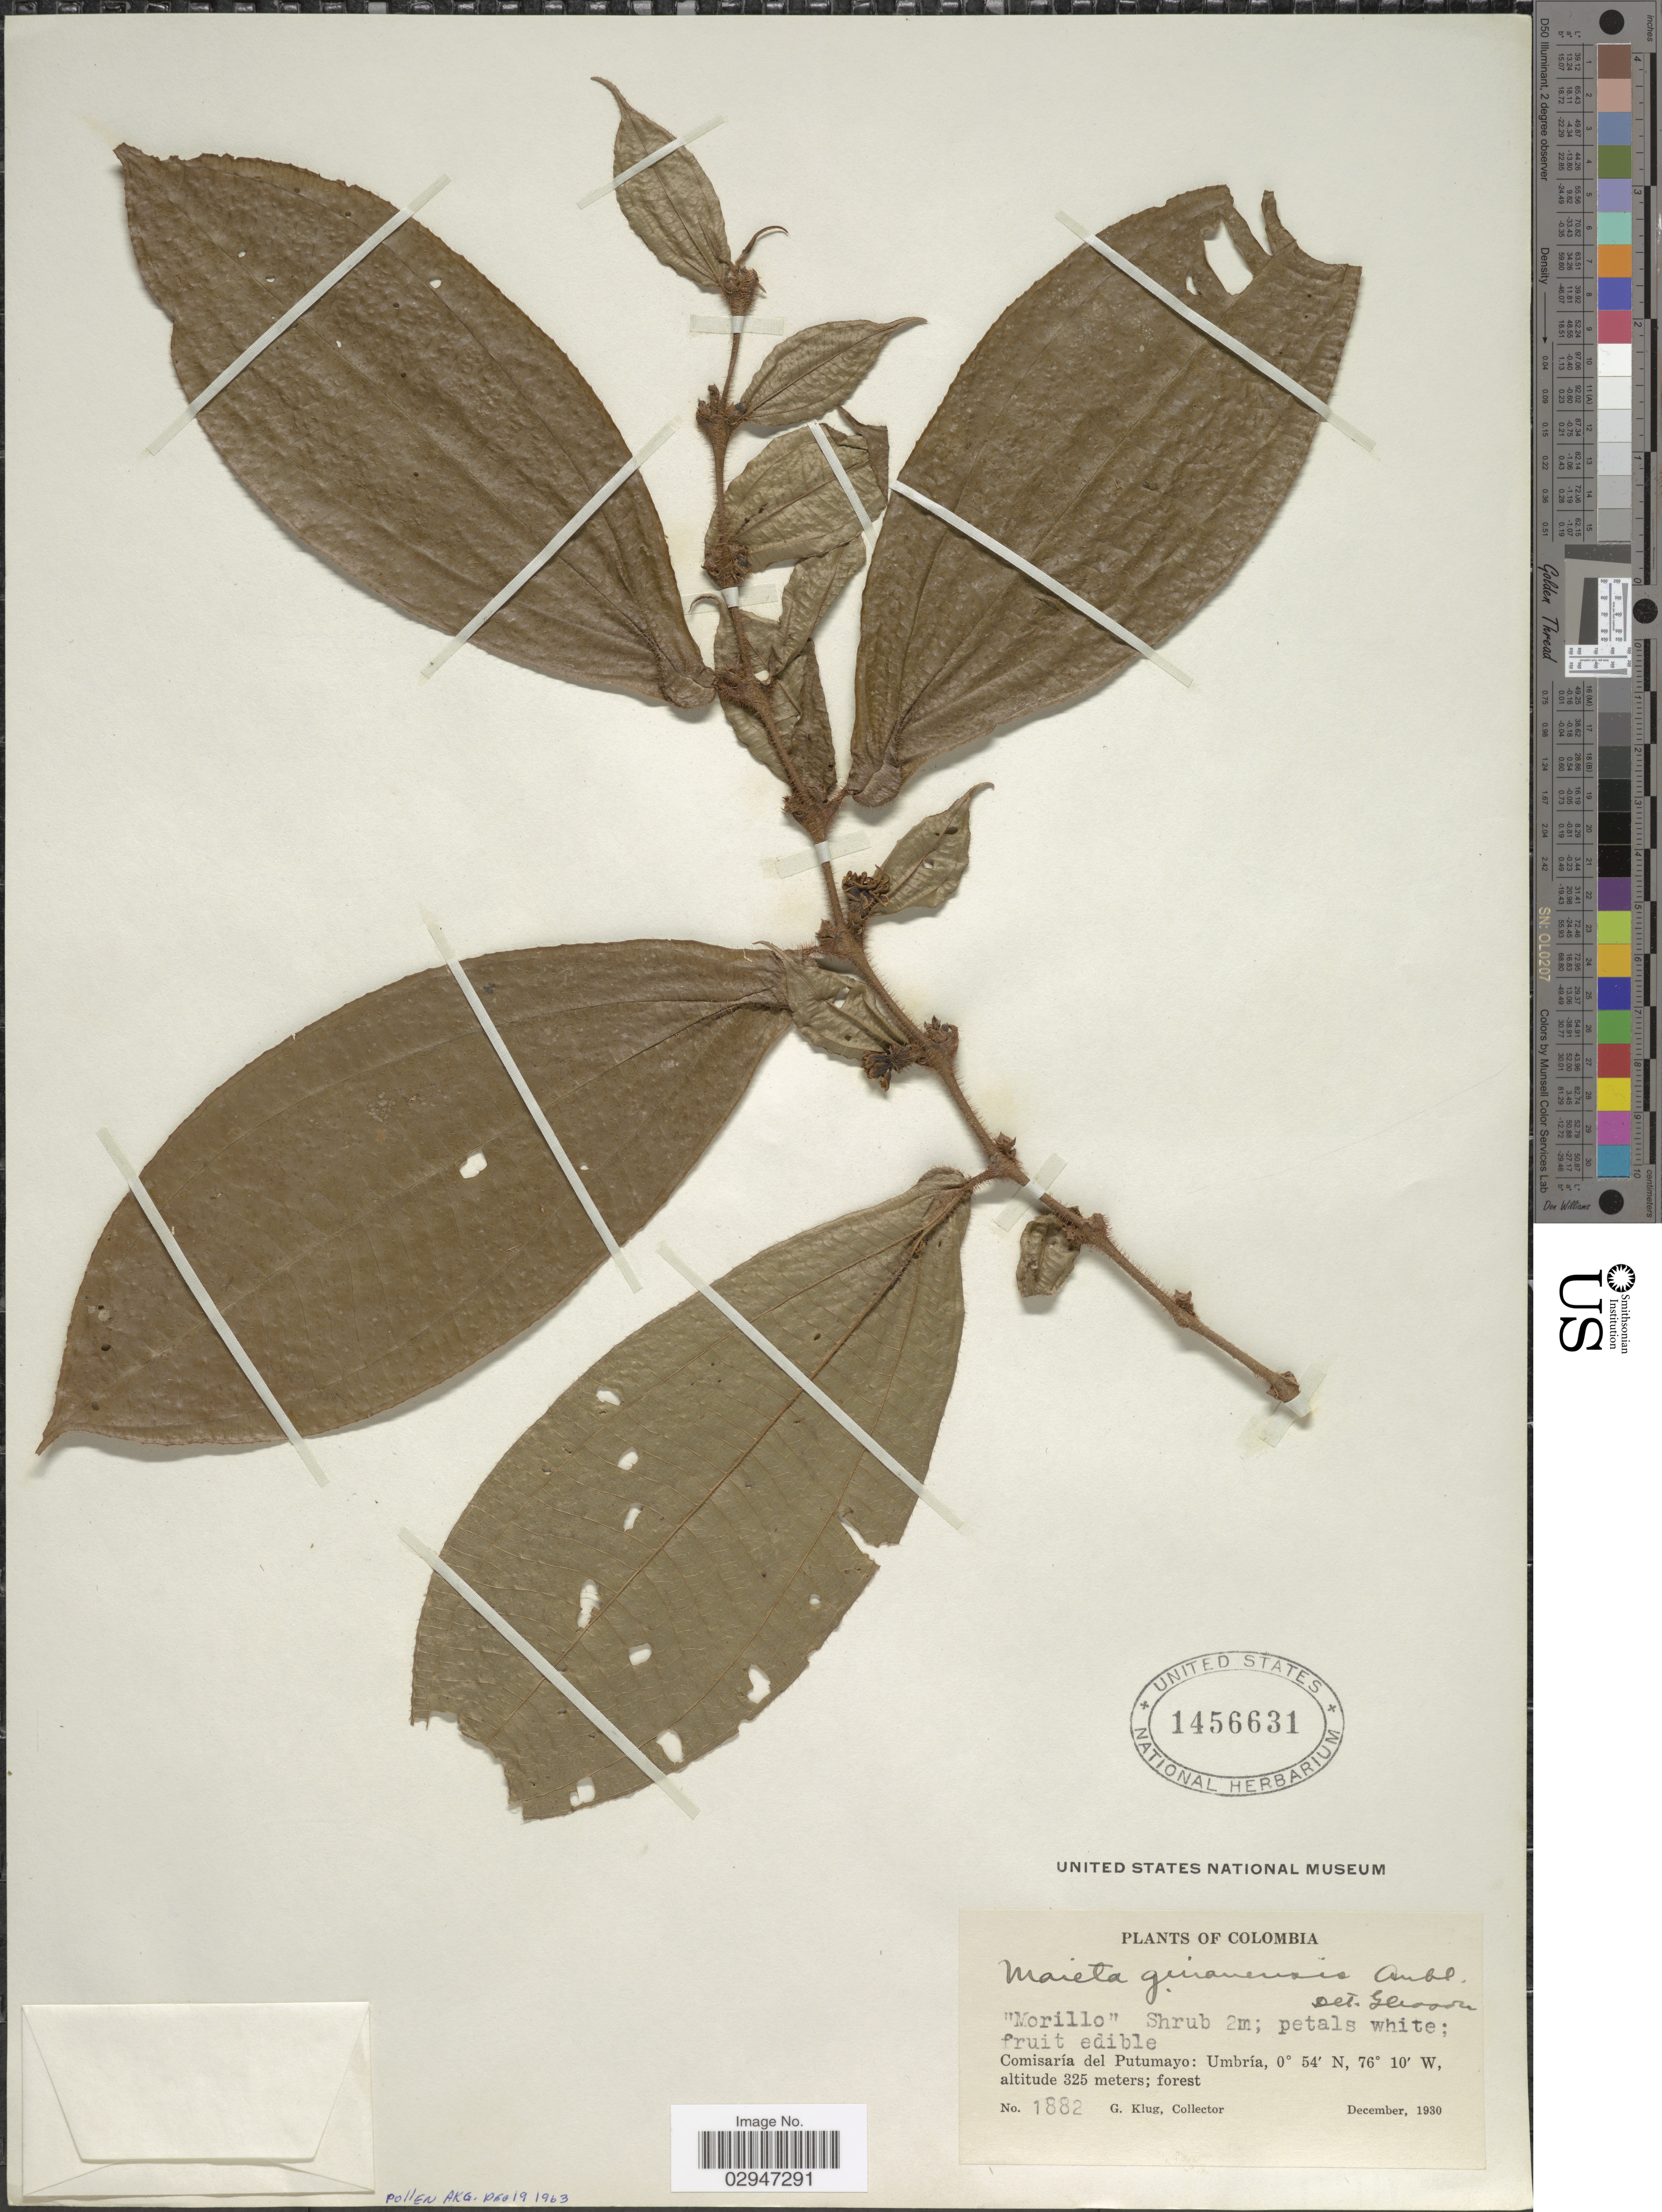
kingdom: Plantae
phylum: Tracheophyta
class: Magnoliopsida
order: Myrtales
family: Melastomataceae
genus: Maieta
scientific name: Maieta guianensis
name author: Aubl.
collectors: G. Klug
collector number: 1882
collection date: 1930-12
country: Colombia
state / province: Putumayo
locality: Comisaría del Putumayo: Umbría.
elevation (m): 325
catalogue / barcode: US 1456631